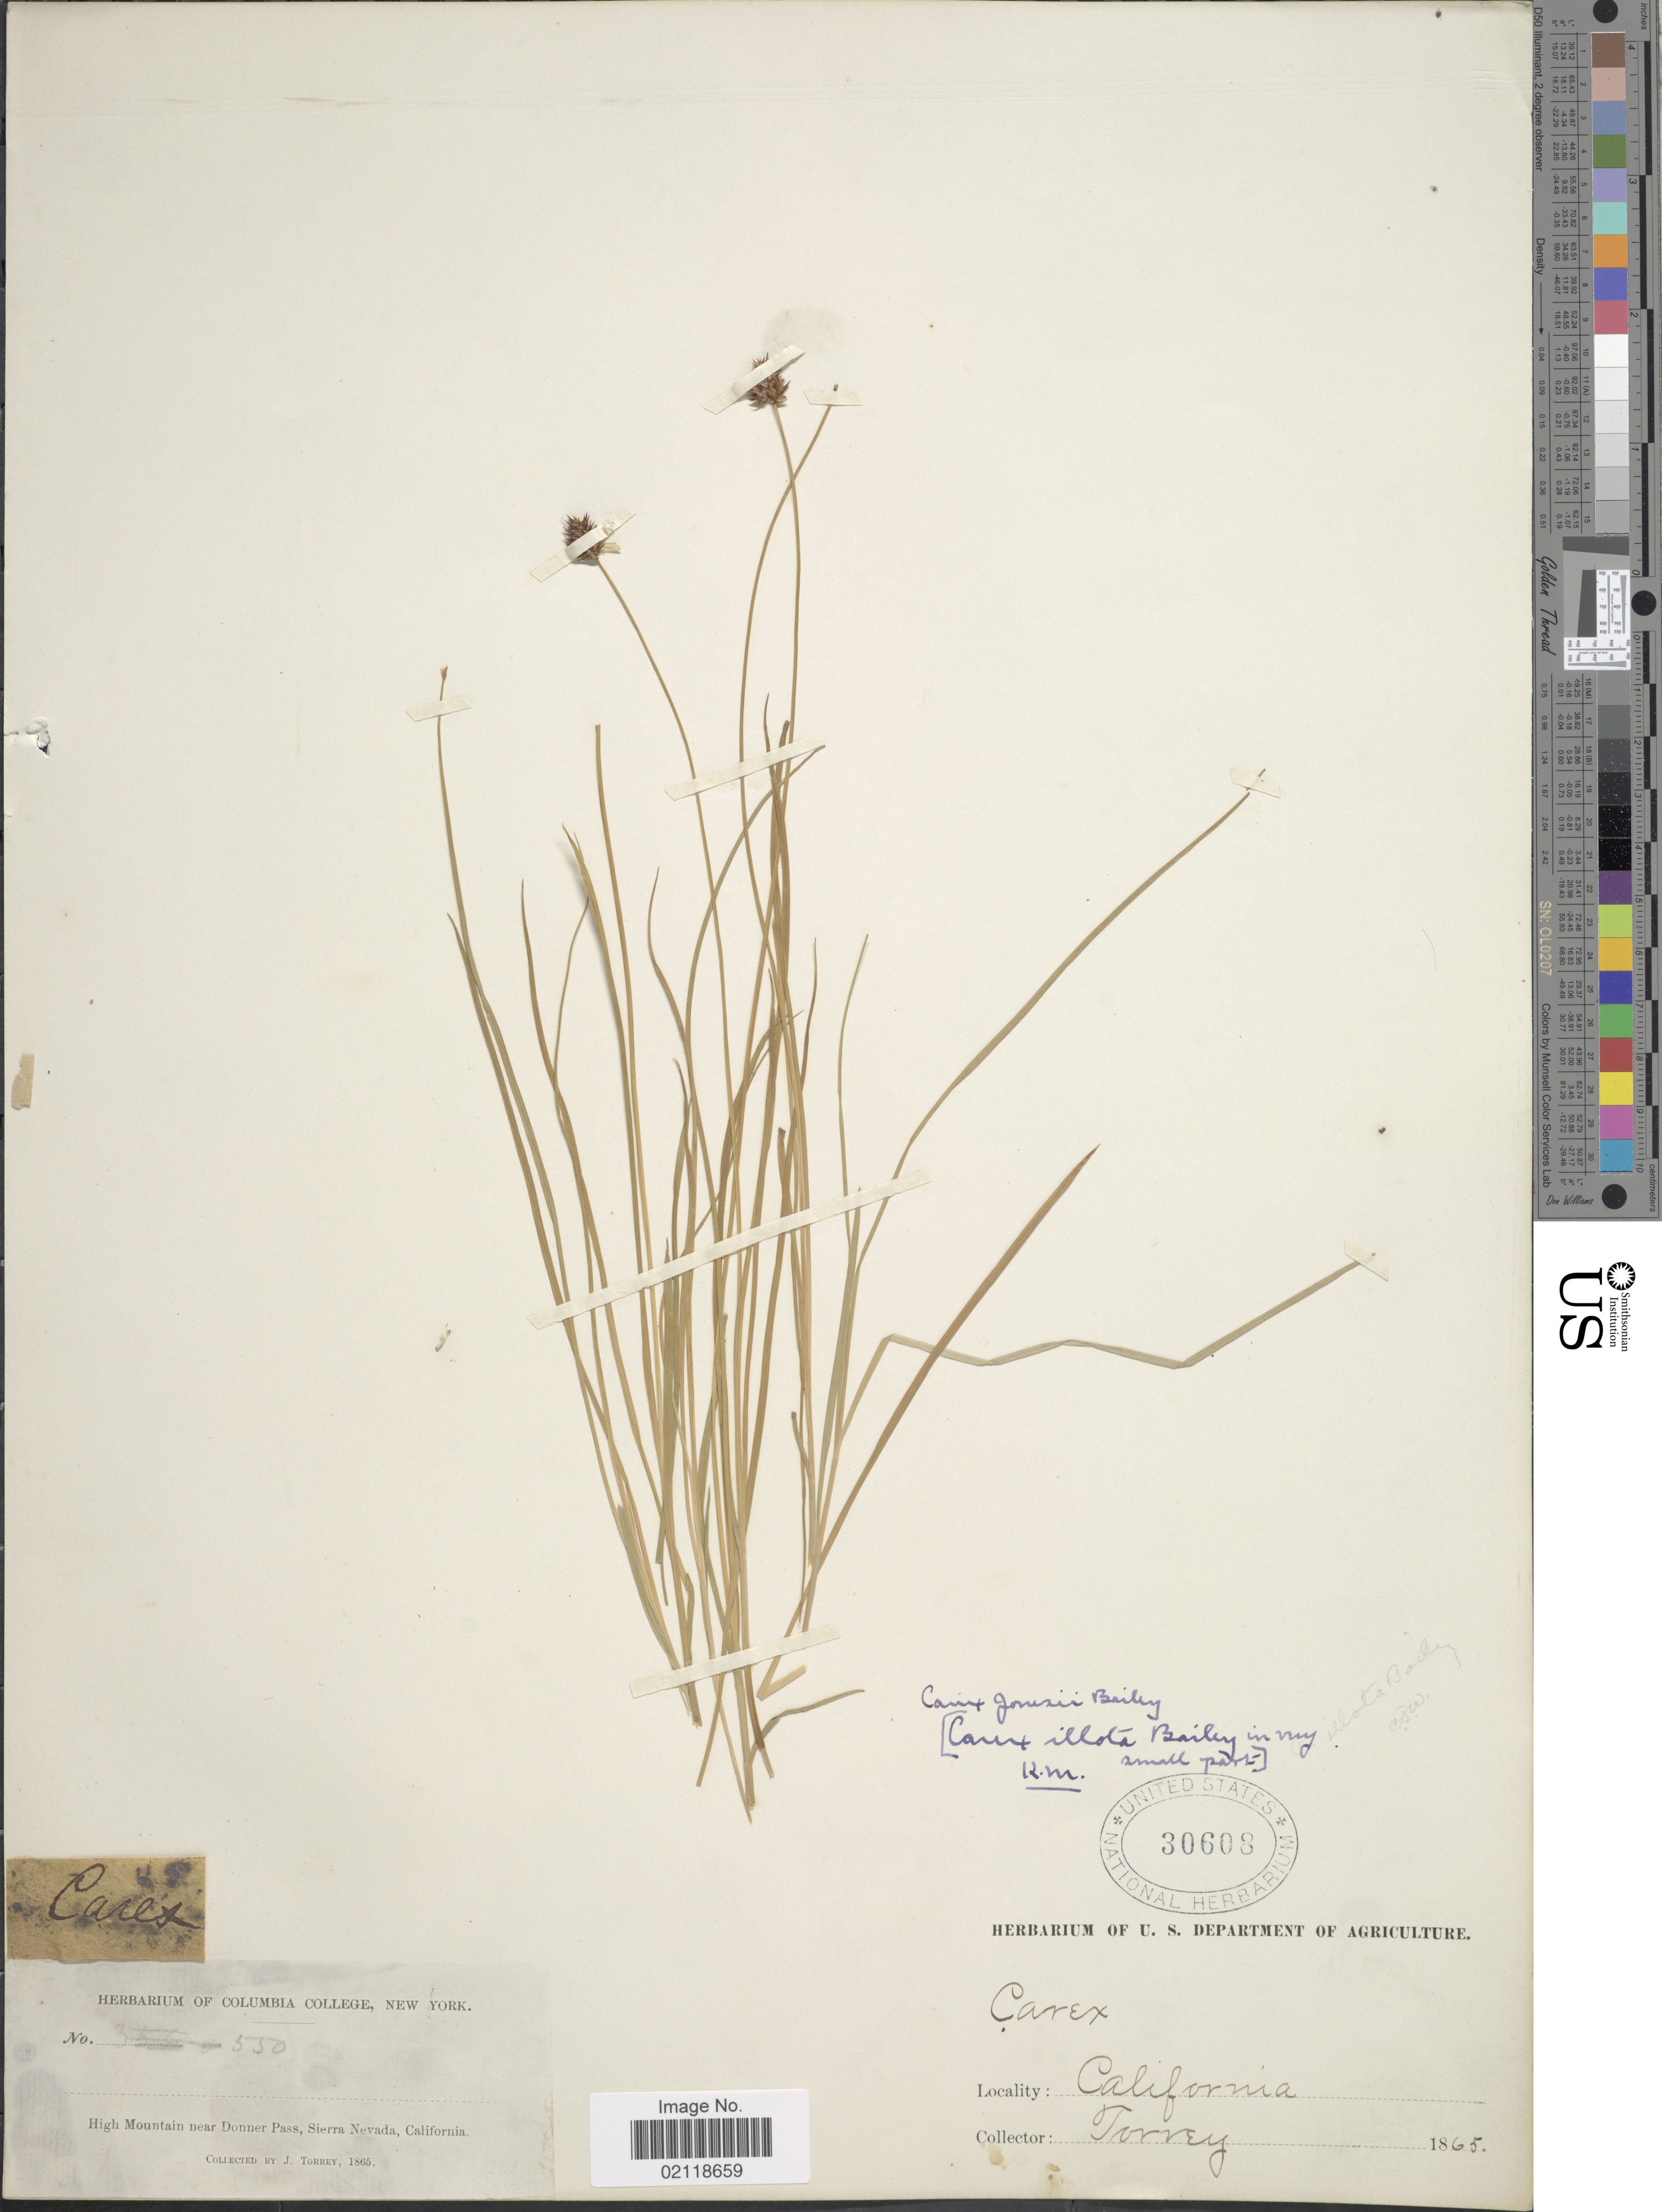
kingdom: Plantae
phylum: Tracheophyta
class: Liliopsida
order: Poales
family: Cyperaceae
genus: Carex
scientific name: Carex jonesii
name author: L.H. Bailey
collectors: J. Torrey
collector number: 550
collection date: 1865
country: United States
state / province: California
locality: High Mountain near Donner Pass, Sierra Nevada.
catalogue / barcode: US 30608